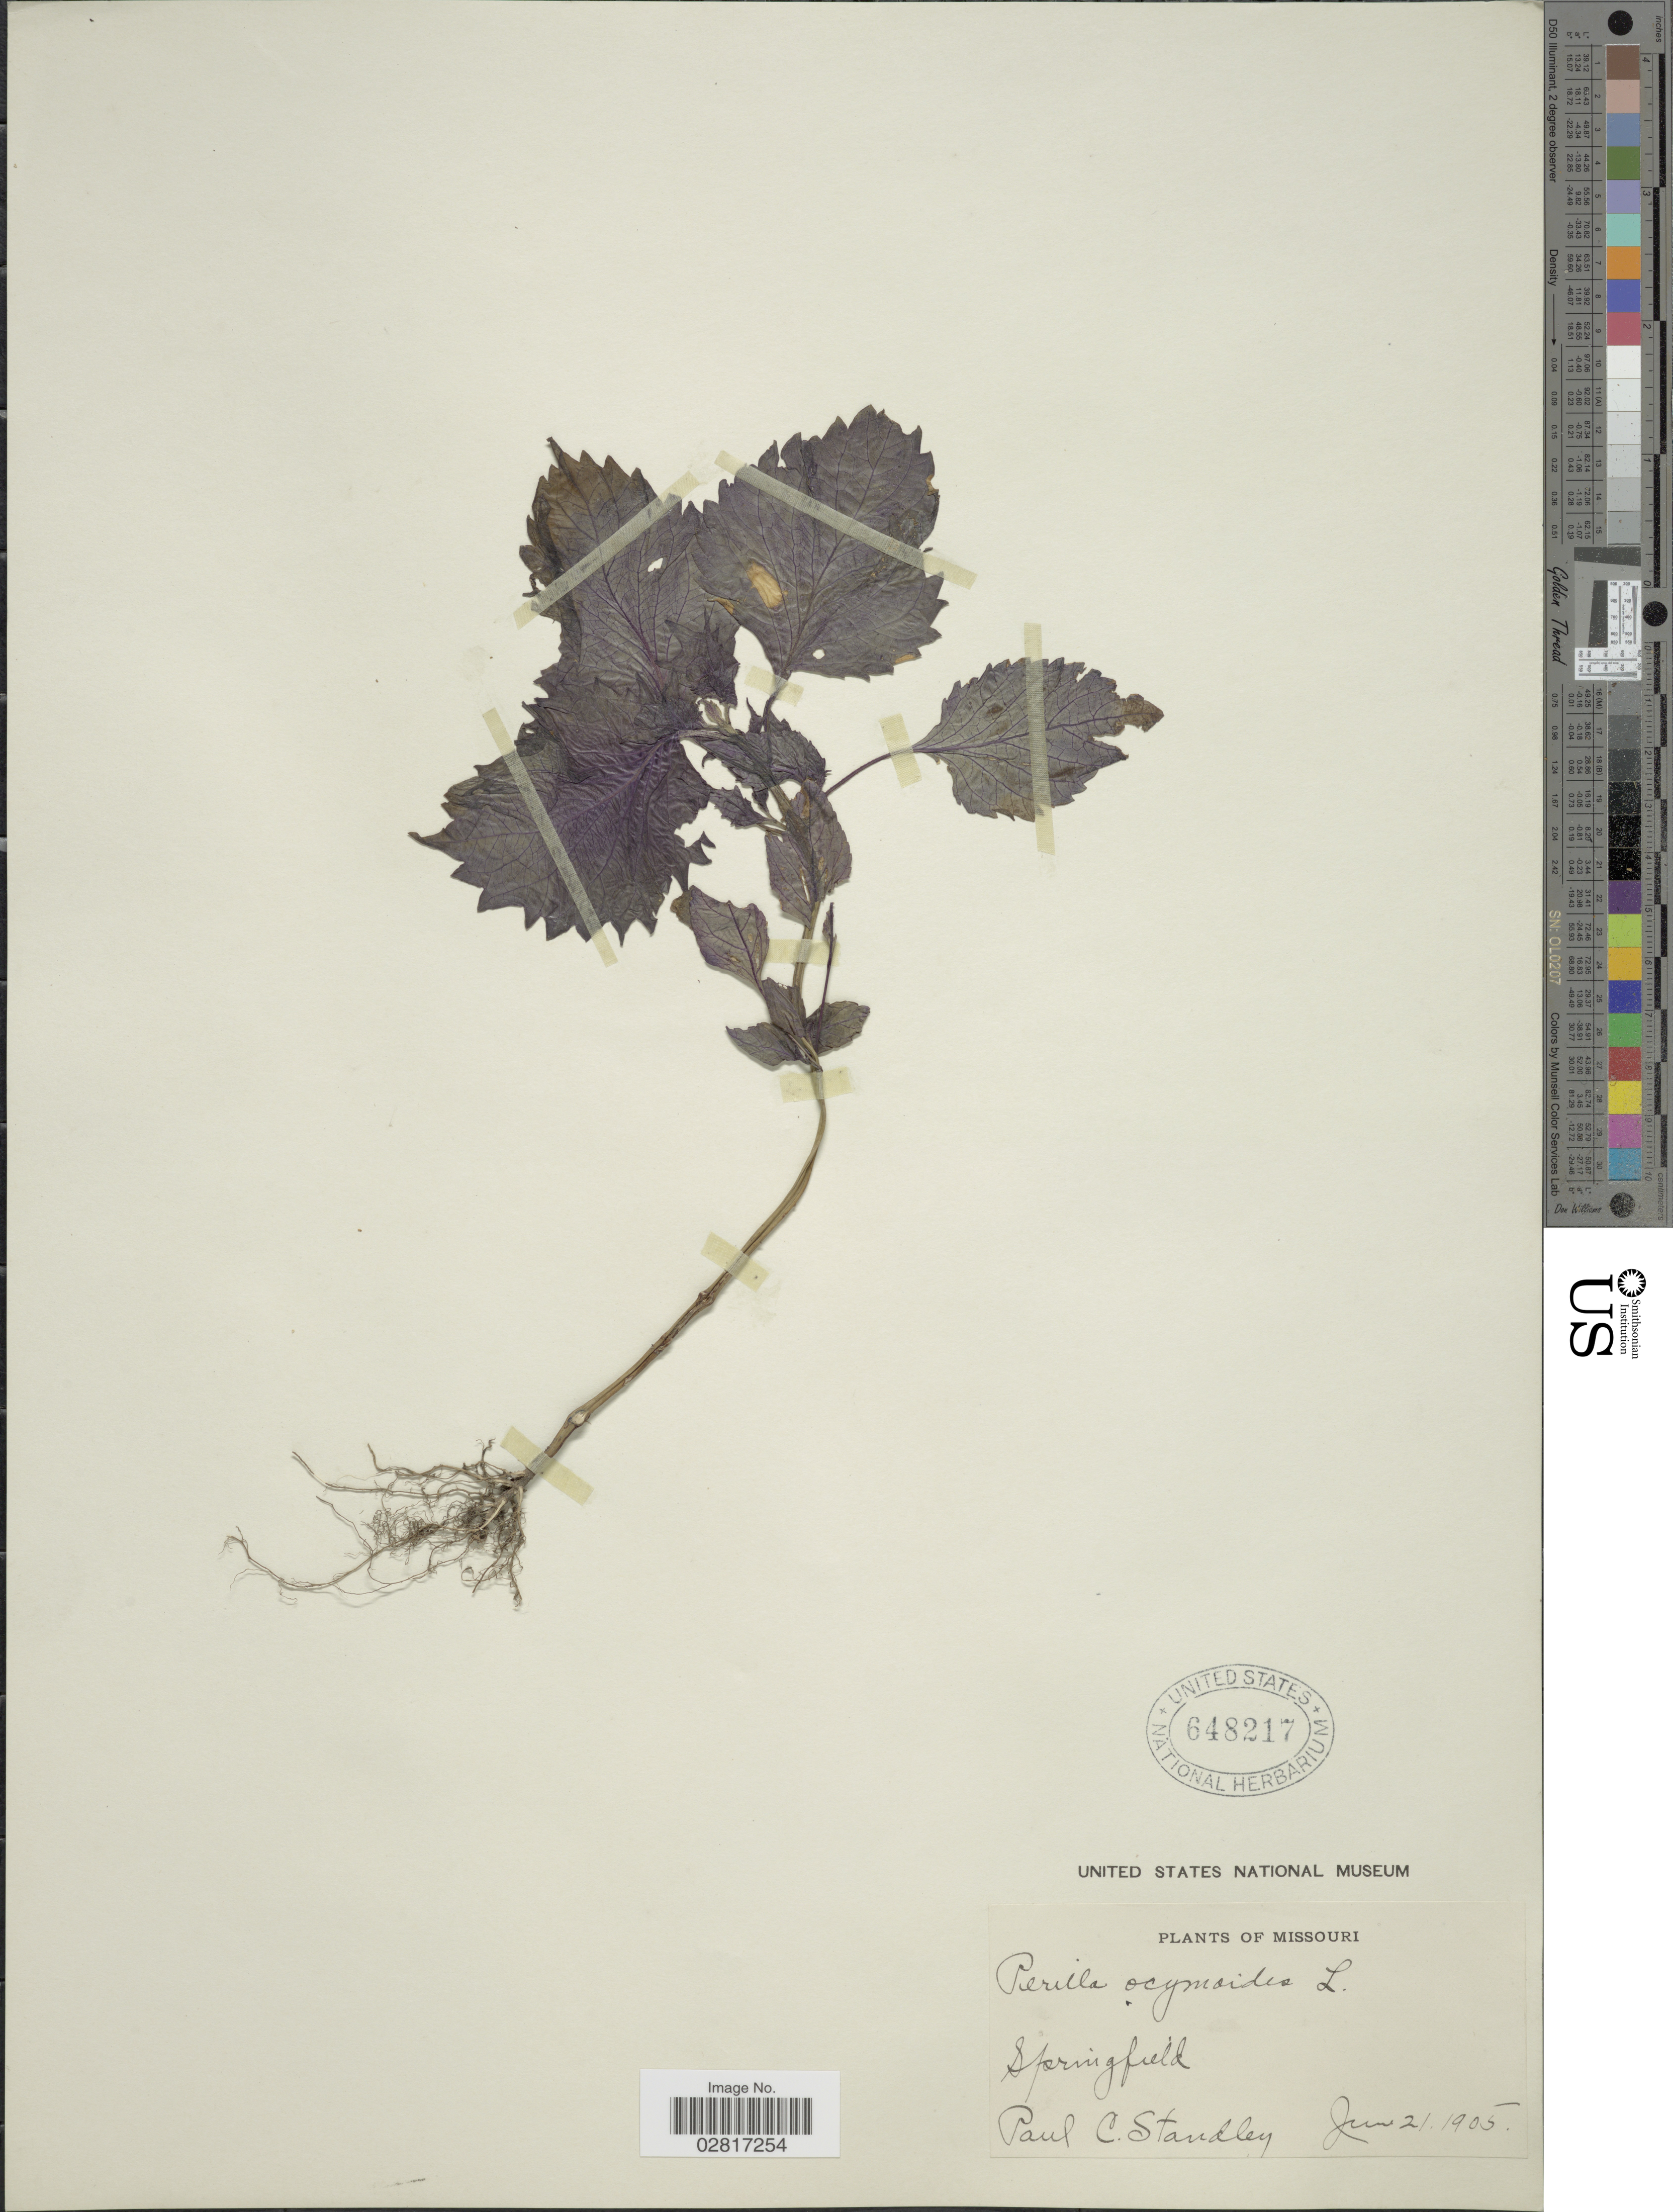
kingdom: Plantae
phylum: Tracheophyta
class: Magnoliopsida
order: Lamiales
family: Lamiaceae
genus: Perilla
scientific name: Perilla frutescens var. crispa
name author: (Thunb.) H. Deane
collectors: P. C. Standley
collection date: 1905-06-21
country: United States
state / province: Missouri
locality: Springfield.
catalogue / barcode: US 648217